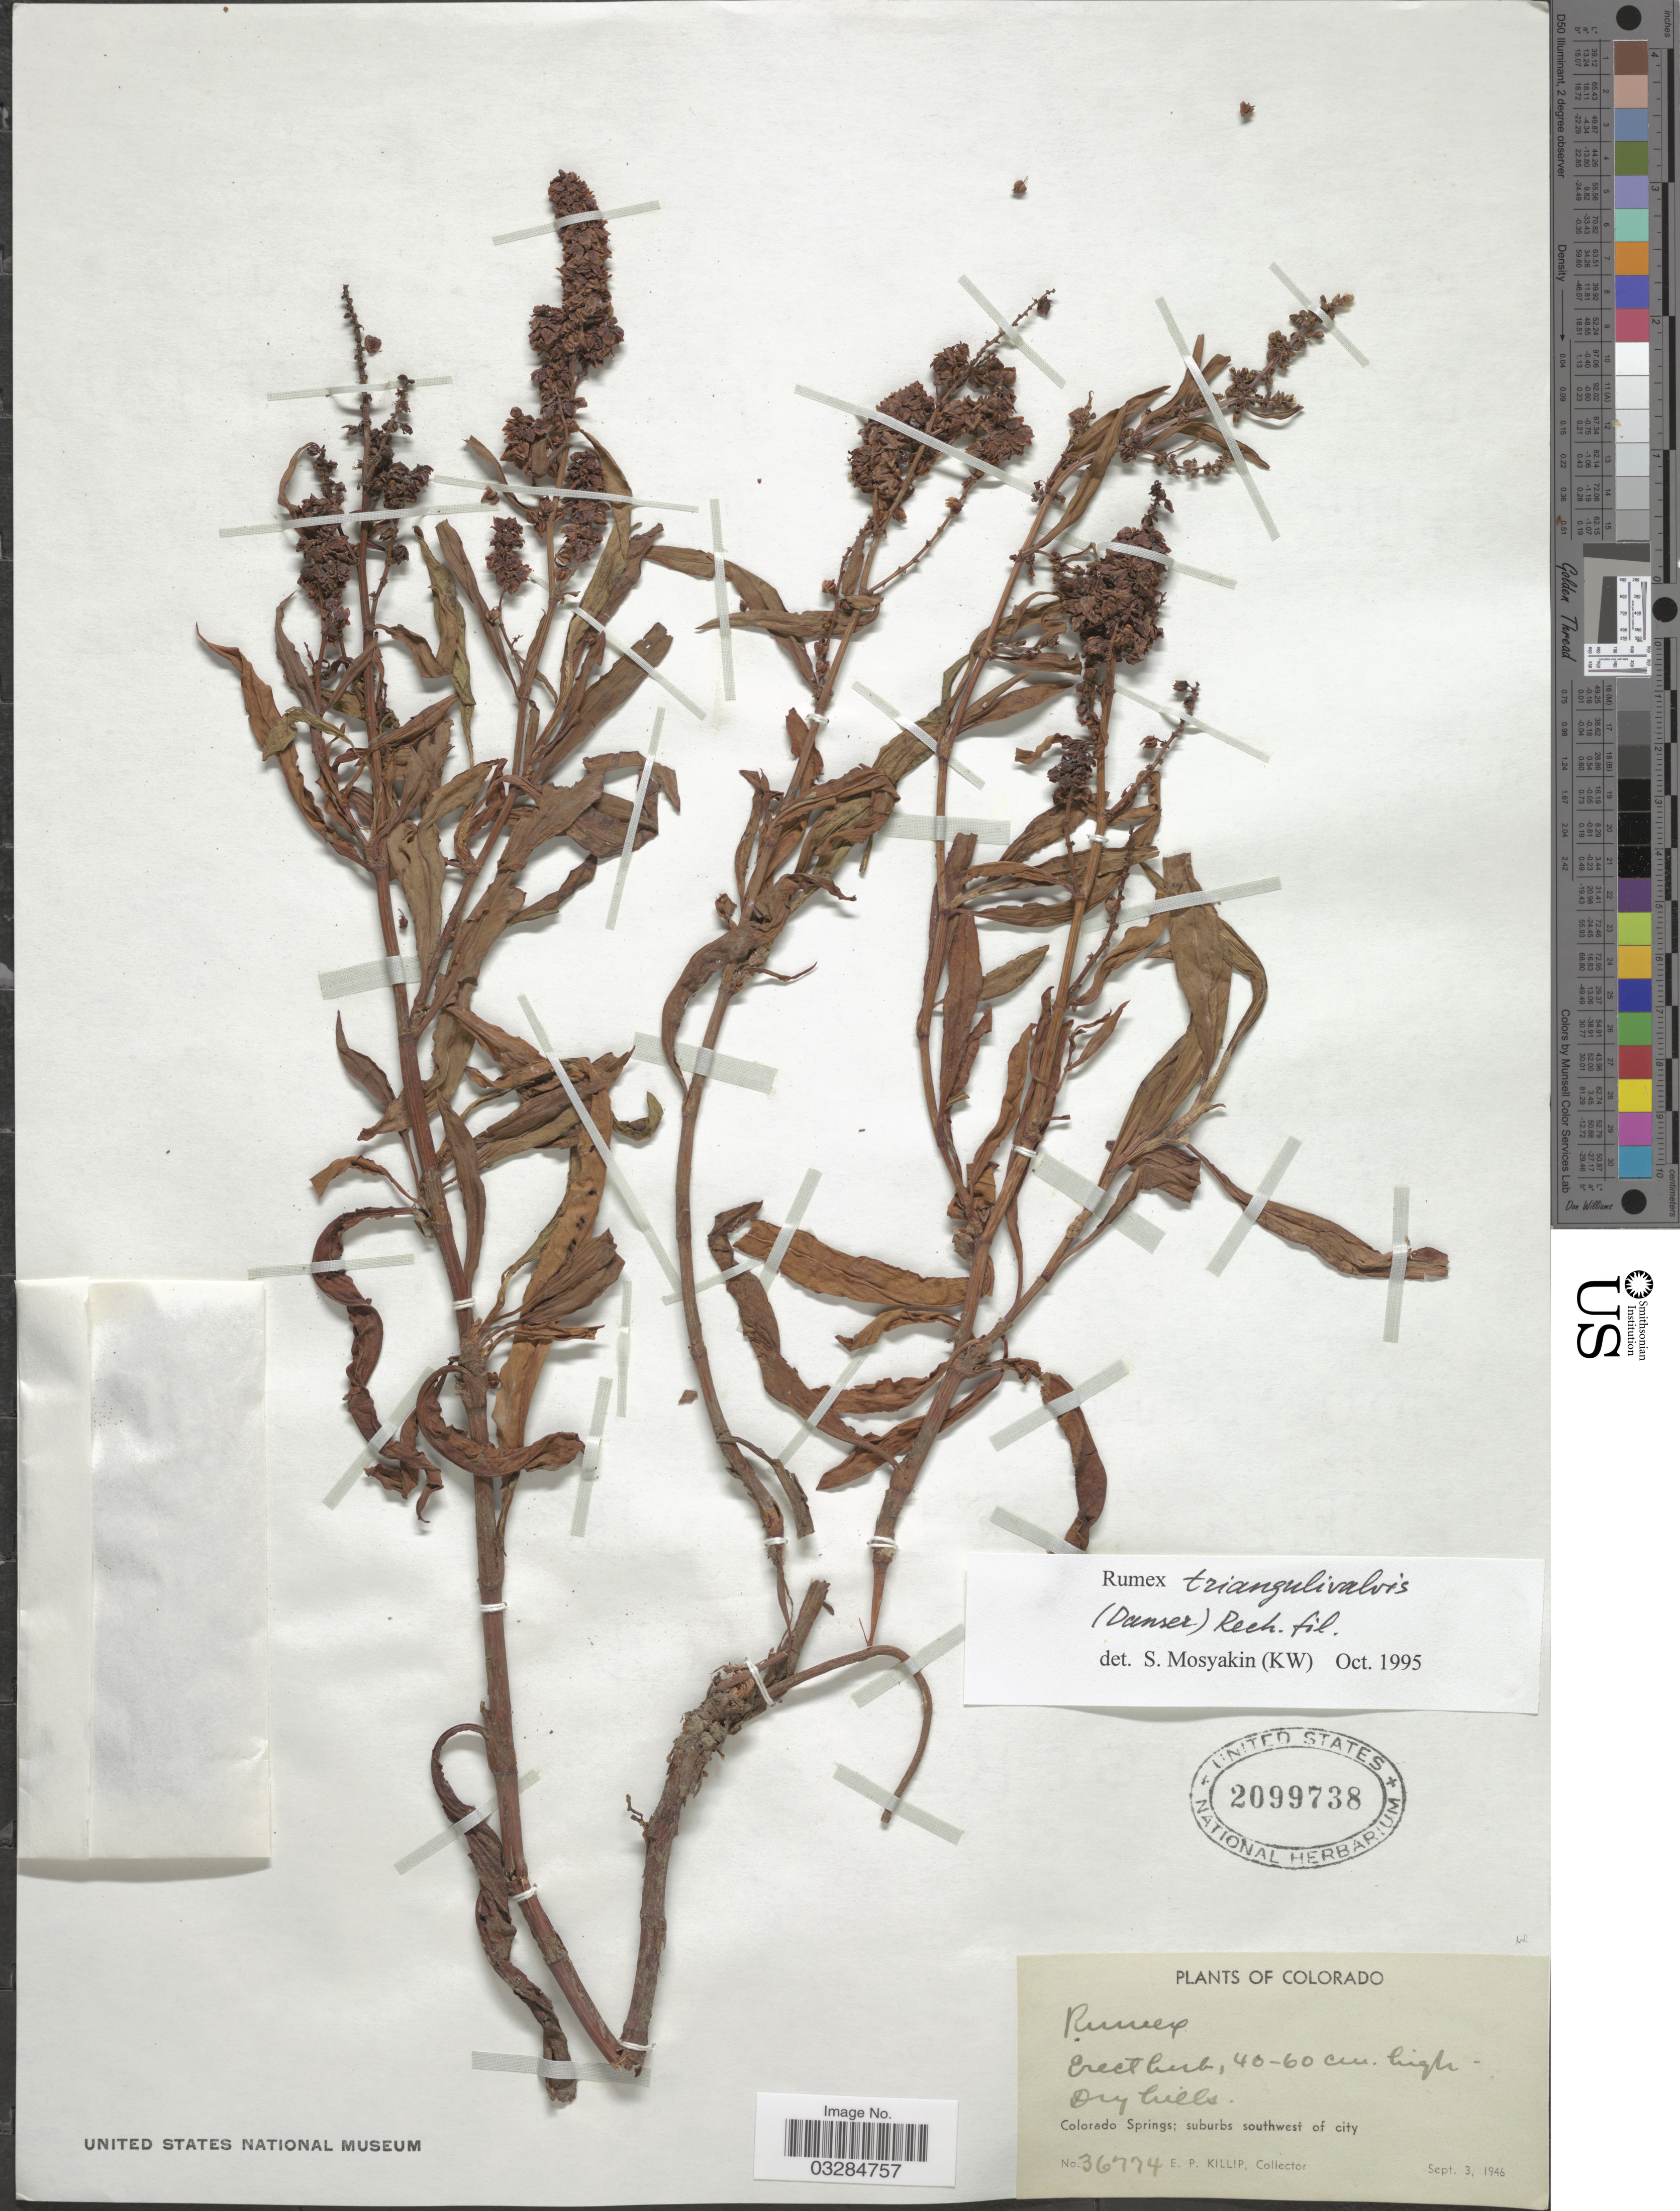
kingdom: Plantae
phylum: Tracheophyta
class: Magnoliopsida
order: Caryophyllales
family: Polygonaceae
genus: Rumex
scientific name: Rumex triangulivalvis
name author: (Danser) Rech. f.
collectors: E. P. Killip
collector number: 36774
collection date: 1946-09-03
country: United States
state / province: Colorado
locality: Colorado Springs; suburbs southwest of city.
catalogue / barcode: US 2099738